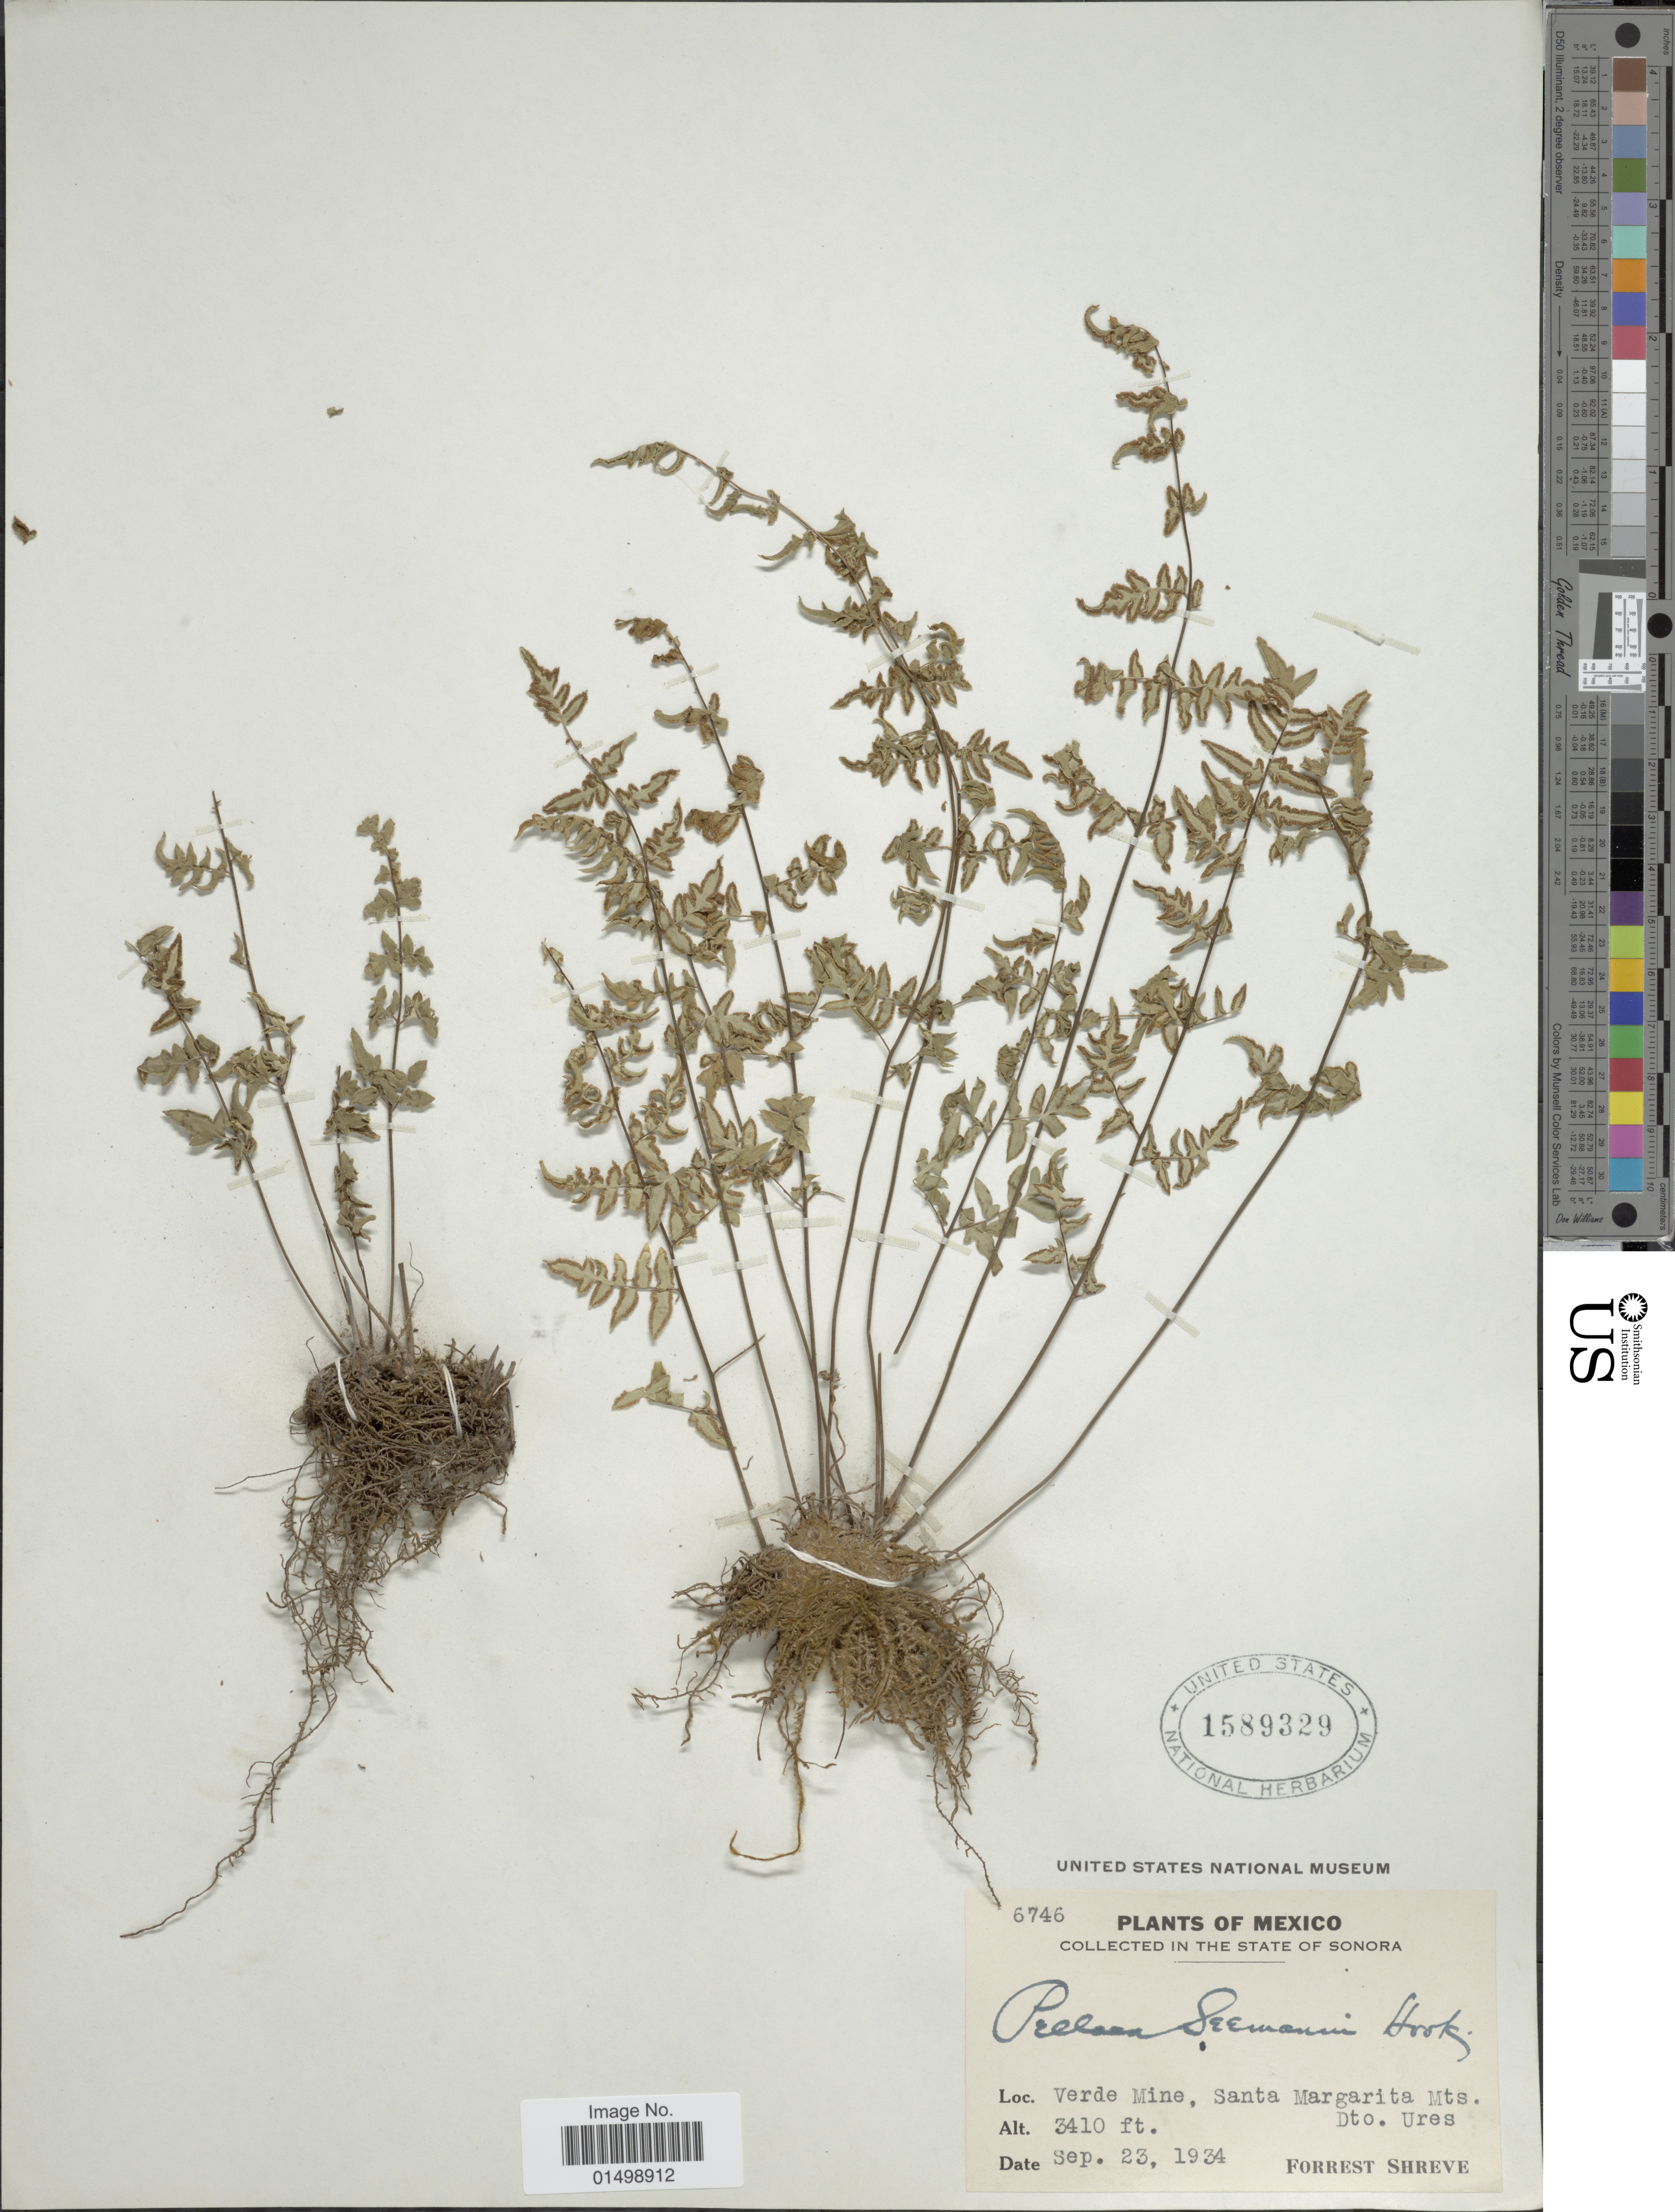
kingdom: Plantae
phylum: Tracheophyta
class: Polypodiopsida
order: Polypodiales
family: Pteridaceae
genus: Cheilanthes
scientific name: Cheilanthes lozanii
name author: (Maxon) R.M. Tryon & A.F. Tryon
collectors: F. Shreve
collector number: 6746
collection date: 1934-09-23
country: Mexico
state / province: Sonora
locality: Verde Mine, Santa Margarita Mts.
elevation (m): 1039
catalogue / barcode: US 15899329